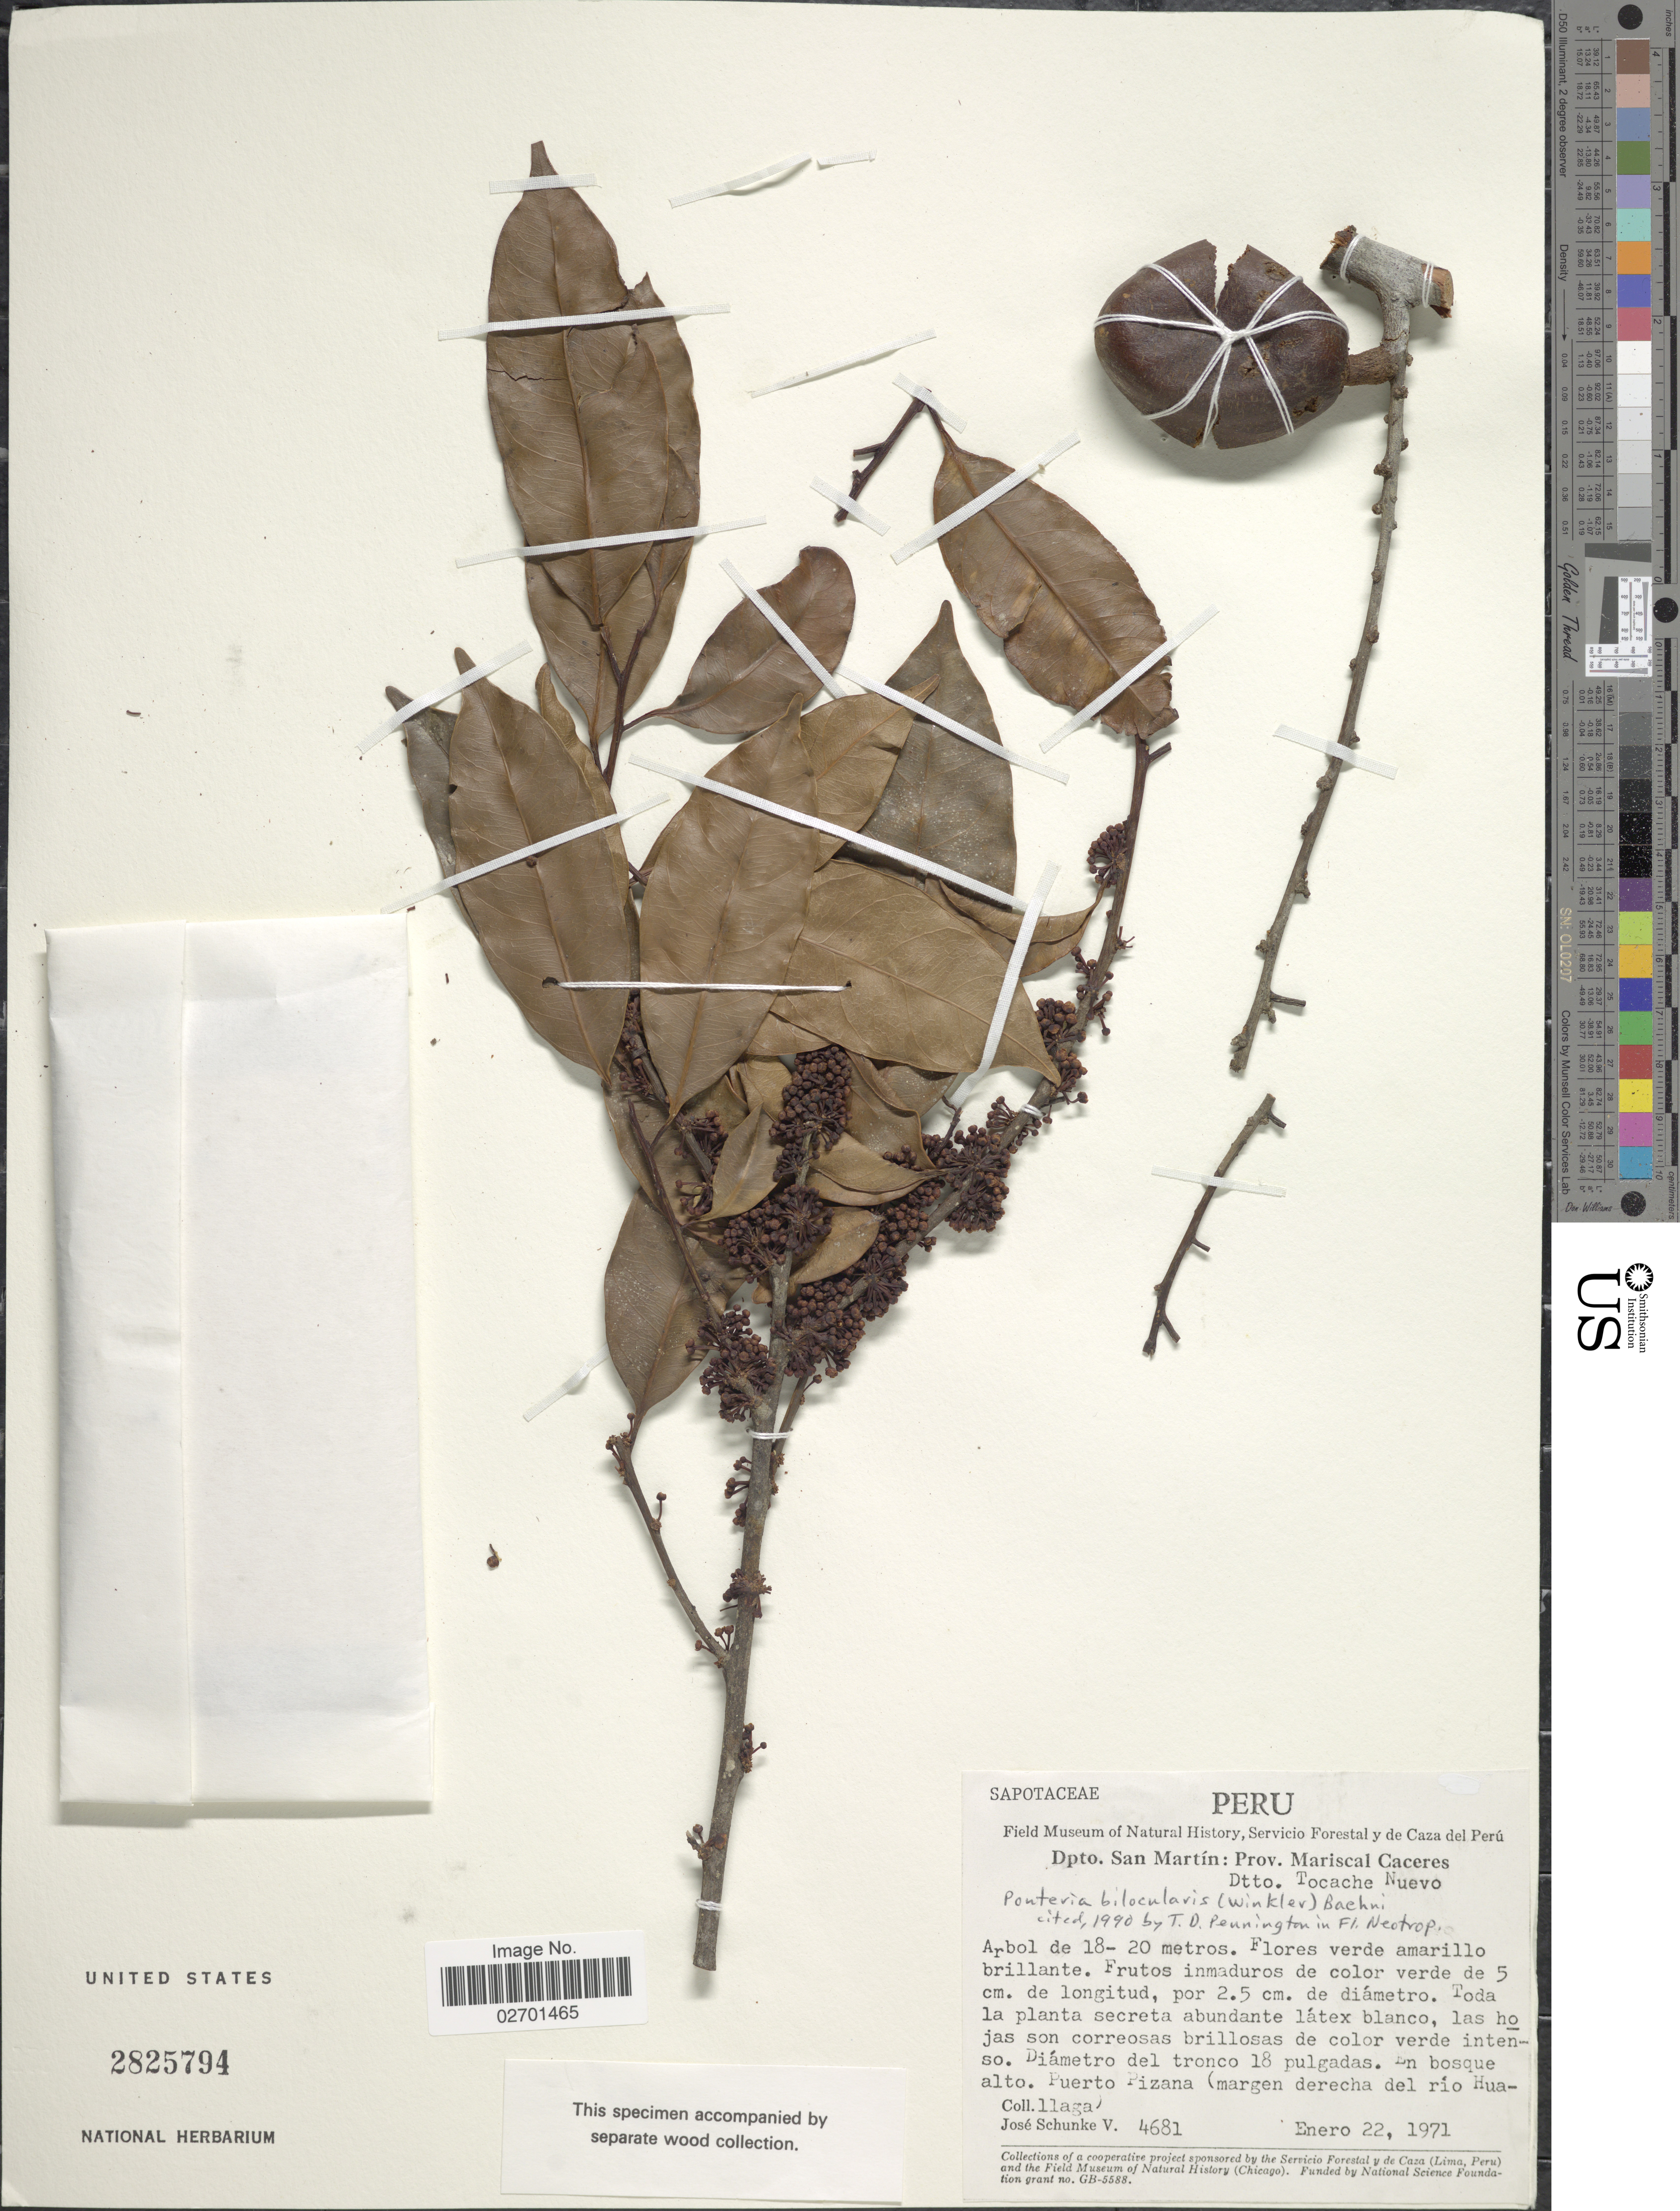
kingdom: Plantae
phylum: Tracheophyta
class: Magnoliopsida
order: Ericales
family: Sapotaceae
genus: Pouteria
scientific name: Pouteria bilocularis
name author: (H.J.P. Winkl.) Baehni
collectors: J. Schunke Vigo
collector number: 4681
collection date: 1971-01-22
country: Peru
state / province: San Martín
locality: Prov. Mariscal Caceres, Dtto. Tocache Nuevo, Puerto Pizana (margen derecha del rio Huallaga).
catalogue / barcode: US 2825794